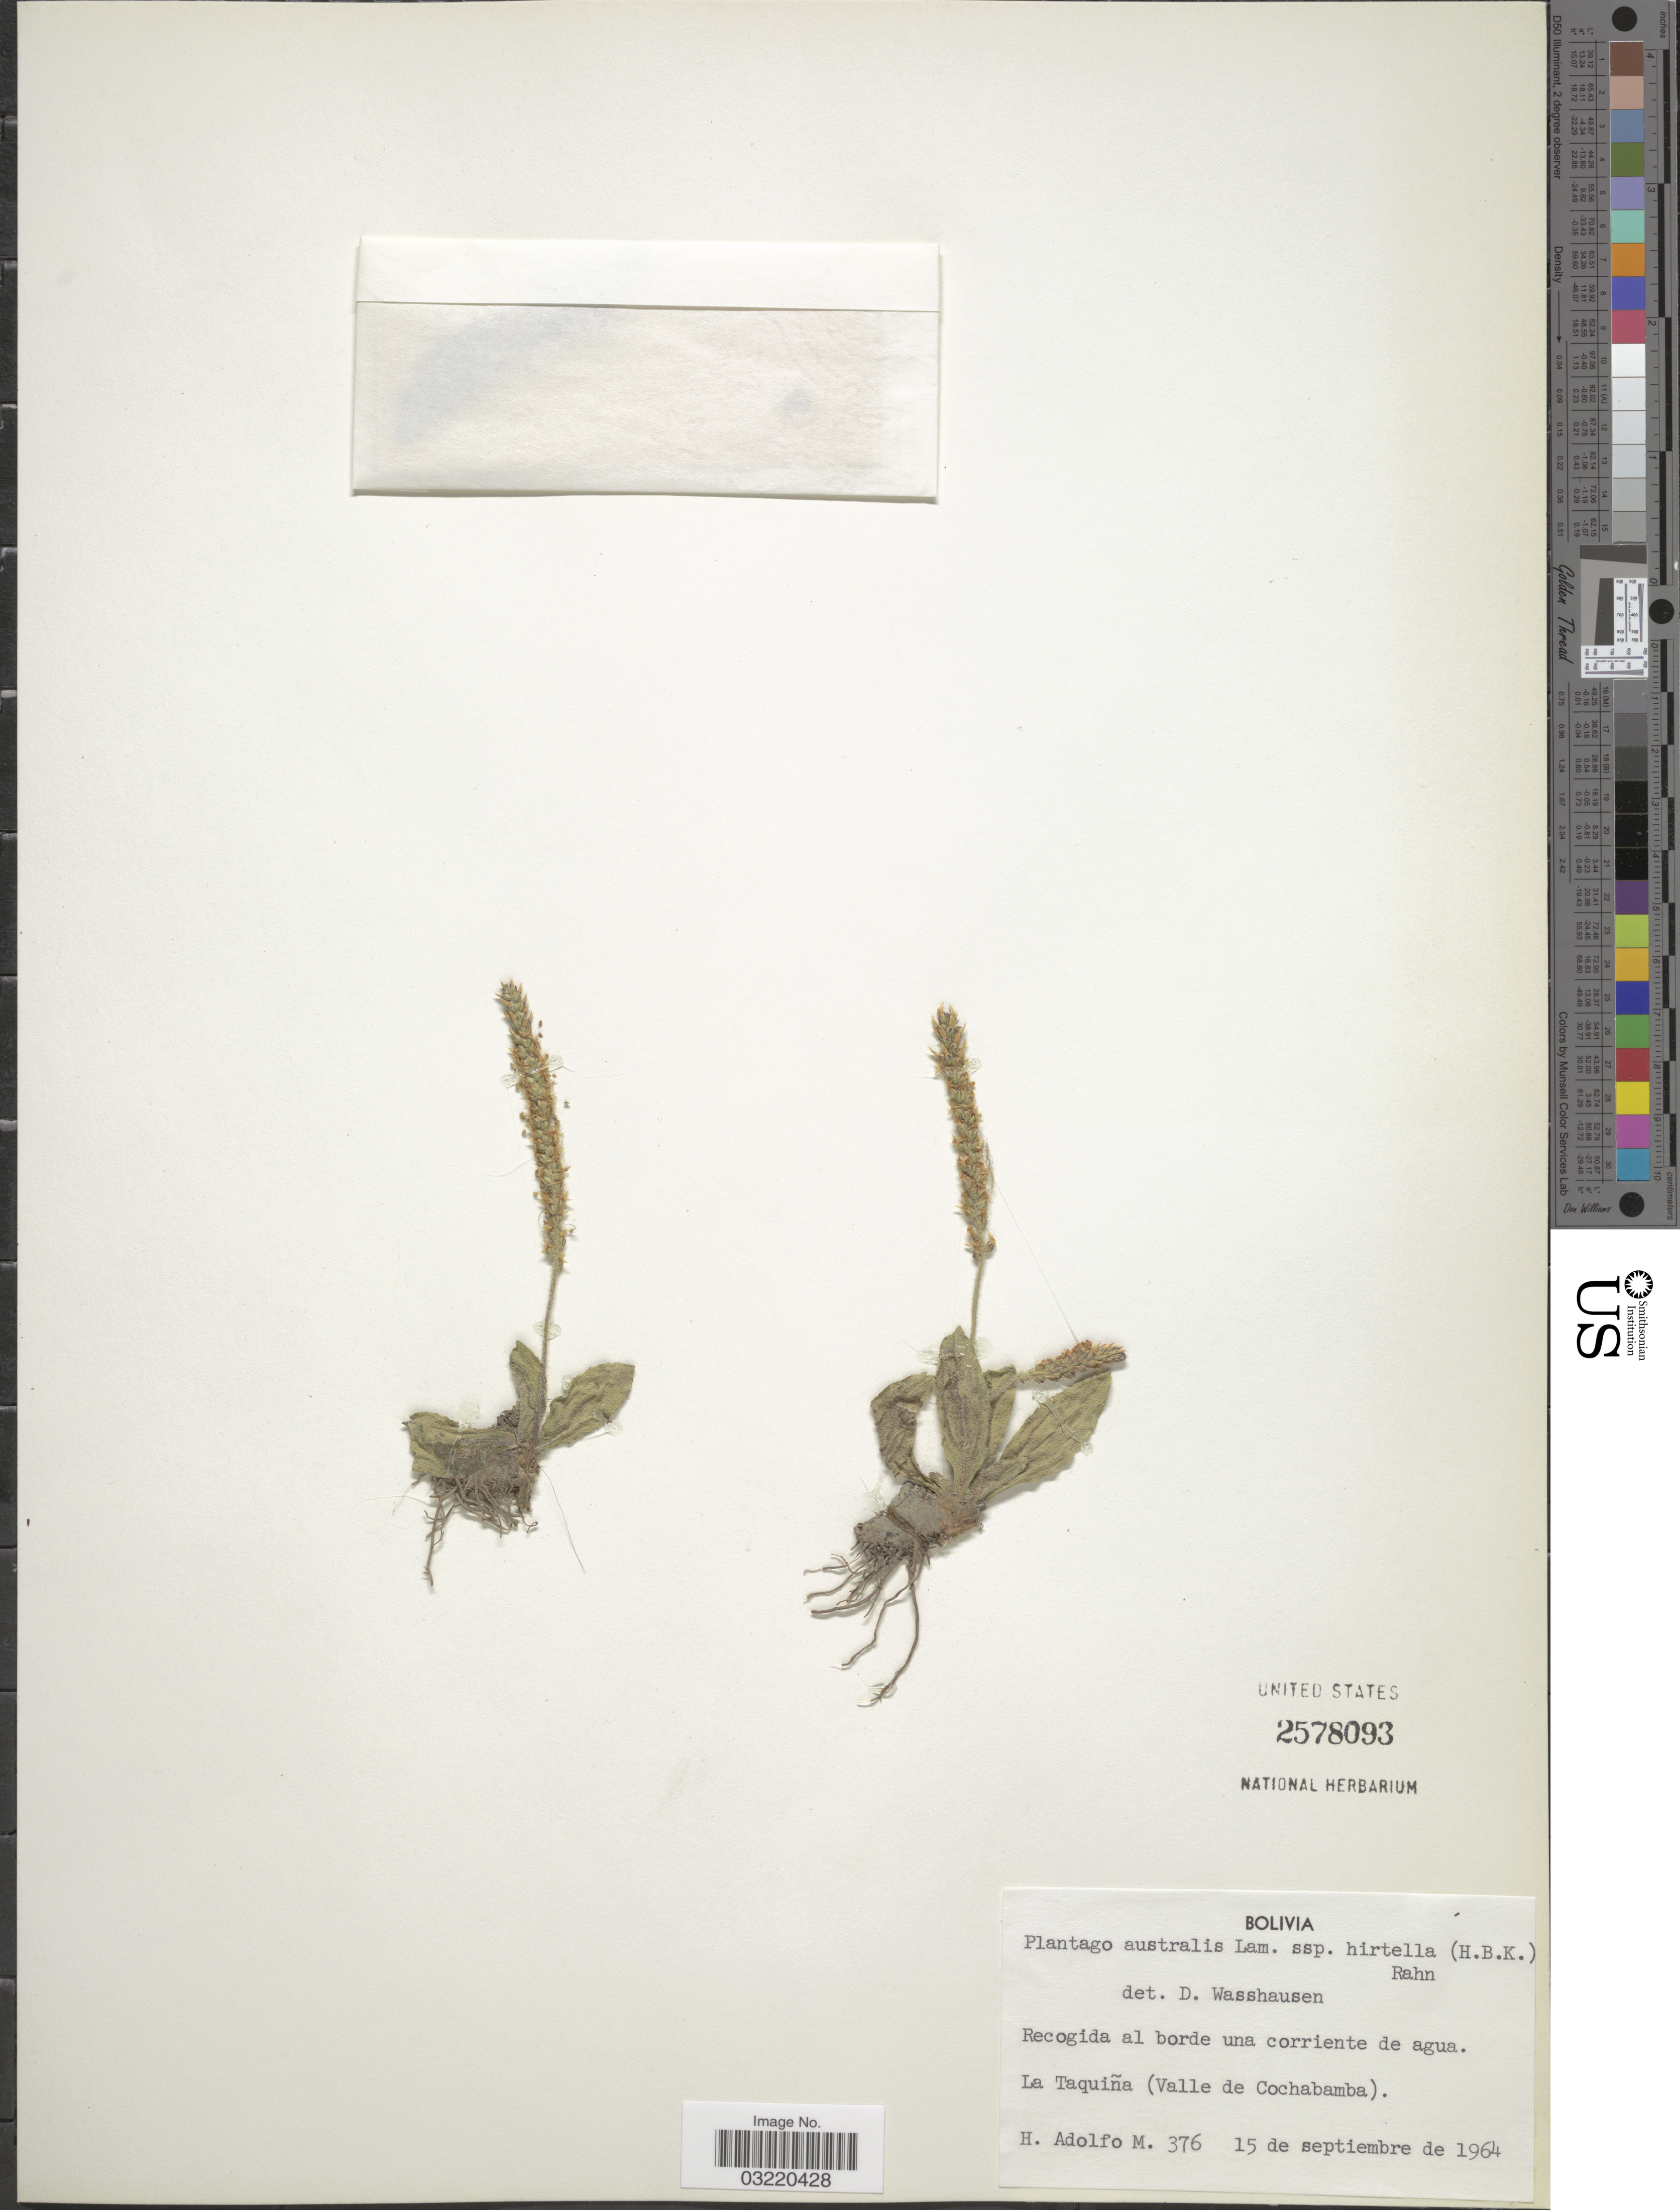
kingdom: Plantae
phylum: Tracheophyta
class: Magnoliopsida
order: Lamiales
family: Plantaginaceae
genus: Plantago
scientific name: Plantago australis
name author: Lam.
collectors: H. Adolfo M.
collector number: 376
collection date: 1964-09-15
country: Bolivia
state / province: Cochabamba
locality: La Taquiña (Valle de Cochabamba).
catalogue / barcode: US 2578093